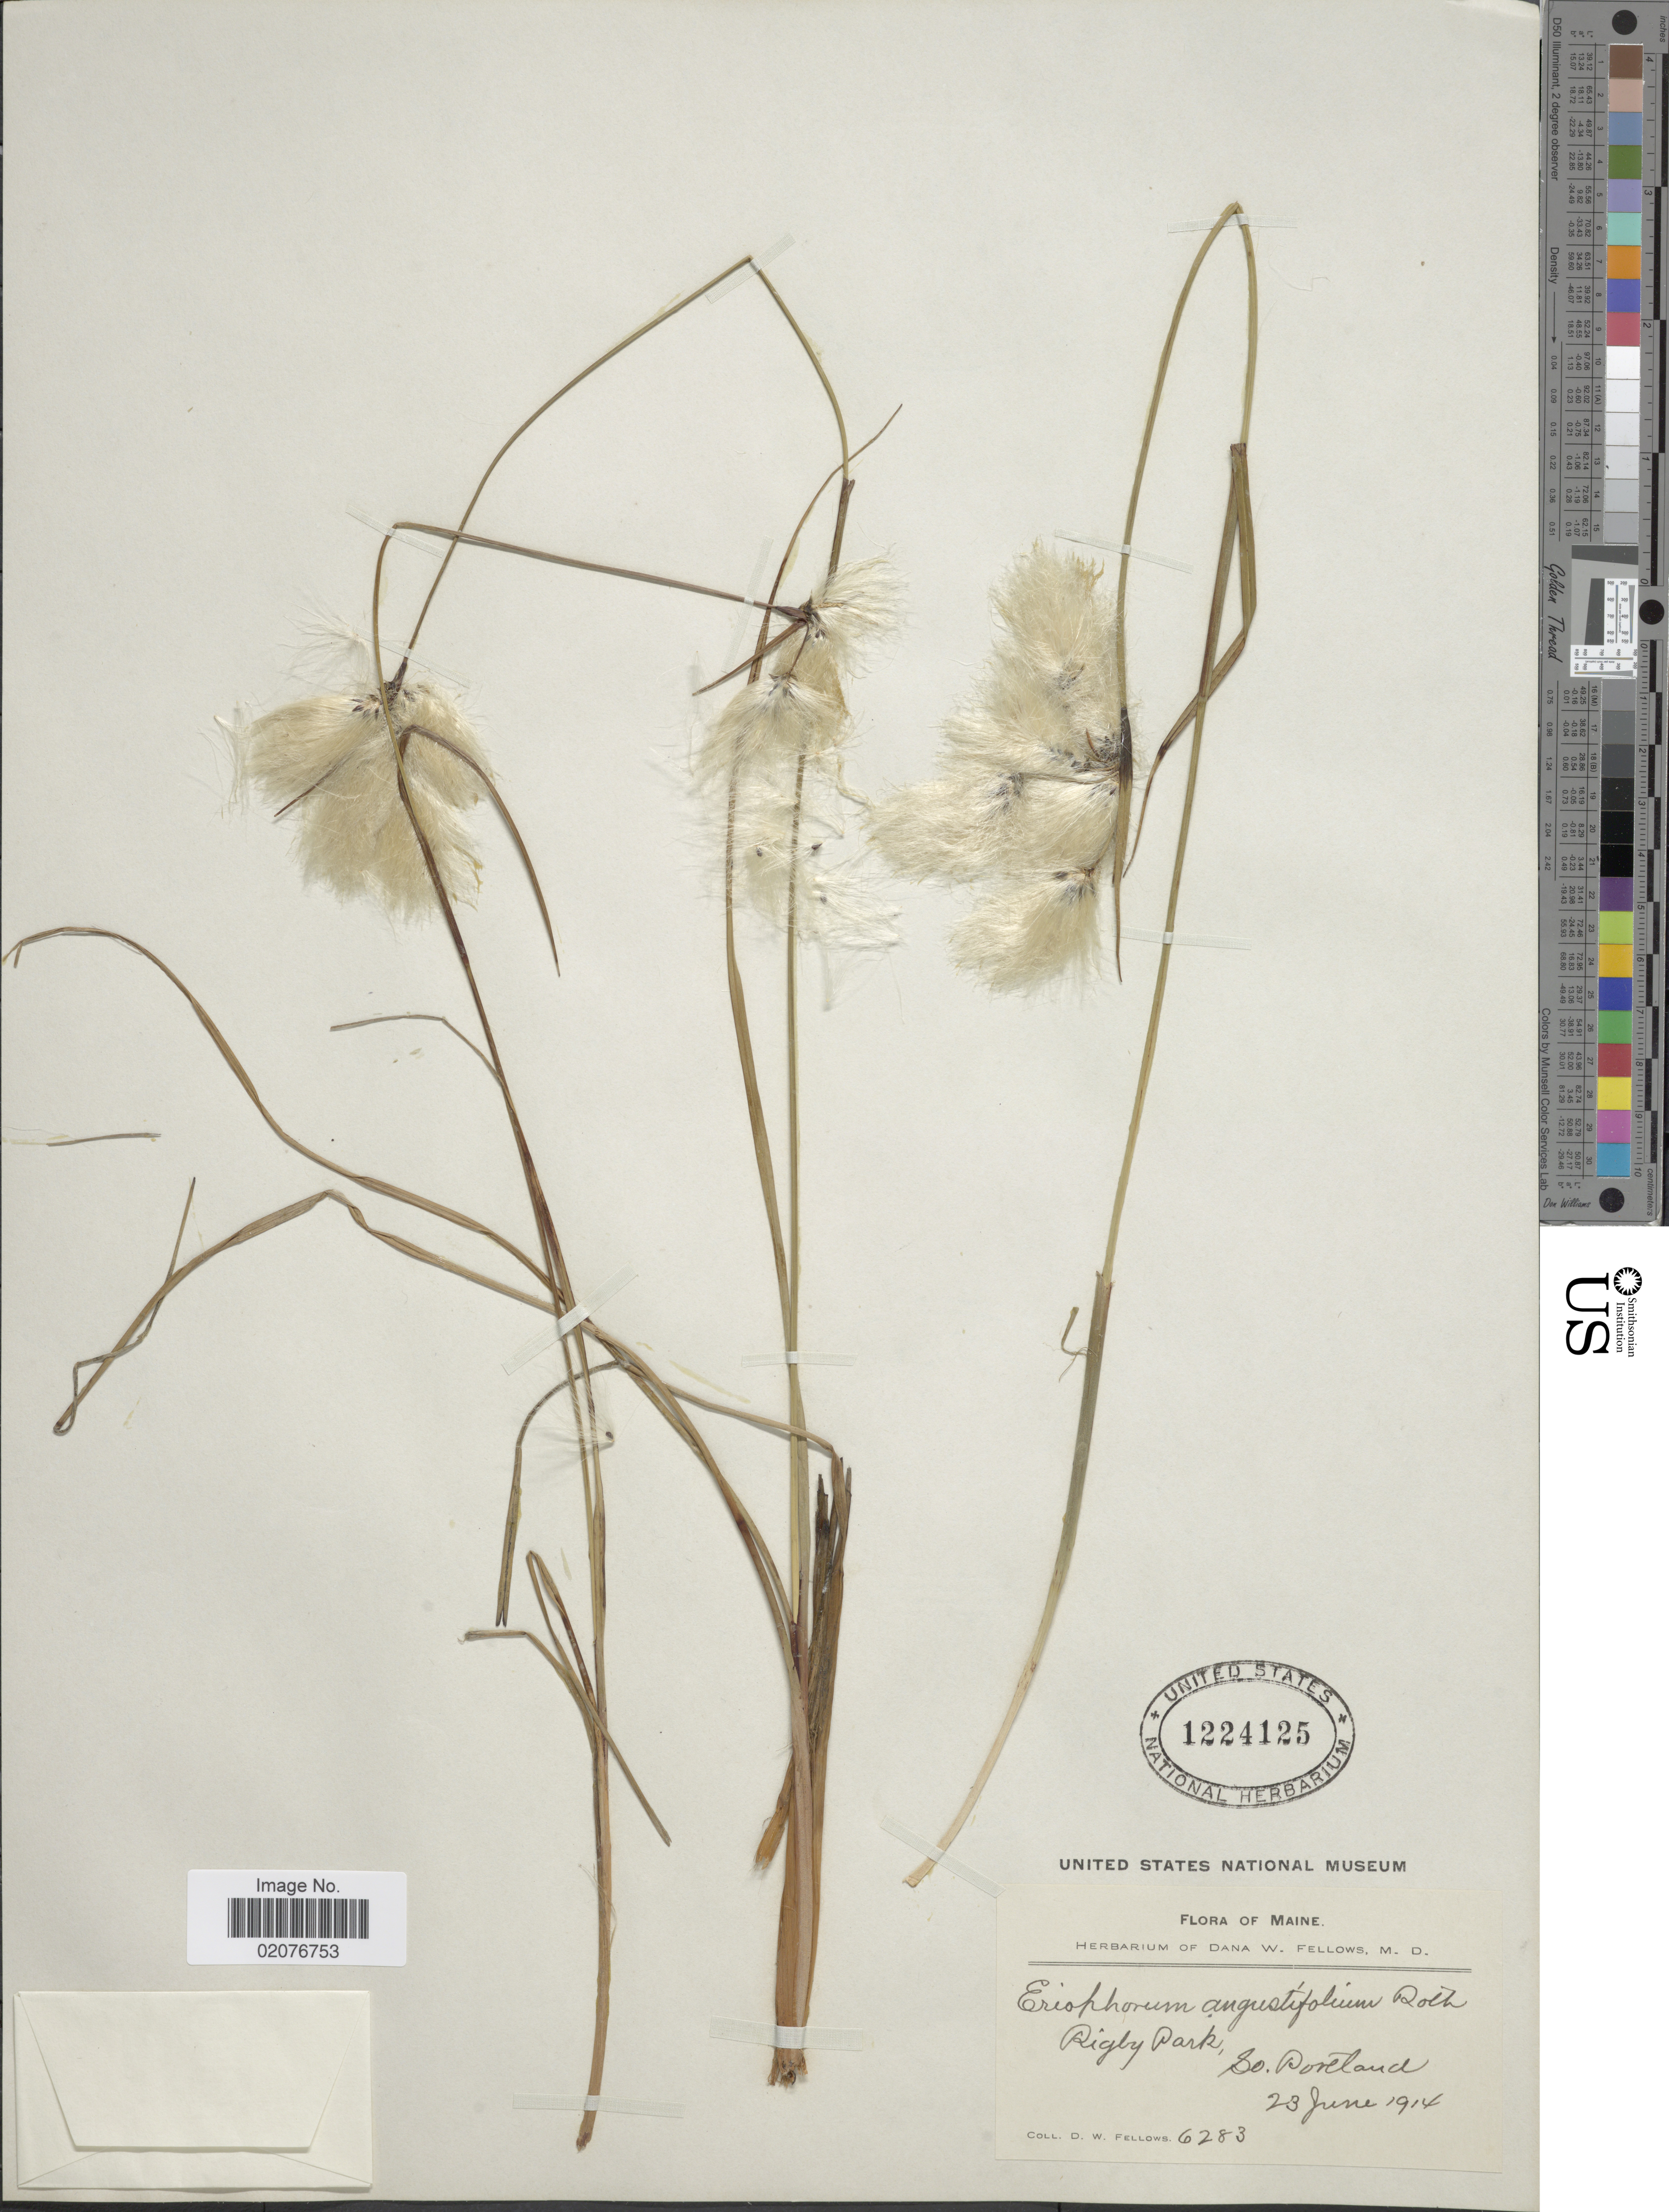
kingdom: Plantae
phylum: Tracheophyta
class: Liliopsida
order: Poales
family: Cyperaceae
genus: Eriophorum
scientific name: Eriophorum angustifolium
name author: Honck.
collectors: D. W. Fellows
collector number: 6283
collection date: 1914-06-23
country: United States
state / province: Maine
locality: Rigby Park, So. Portland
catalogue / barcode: US 1224125